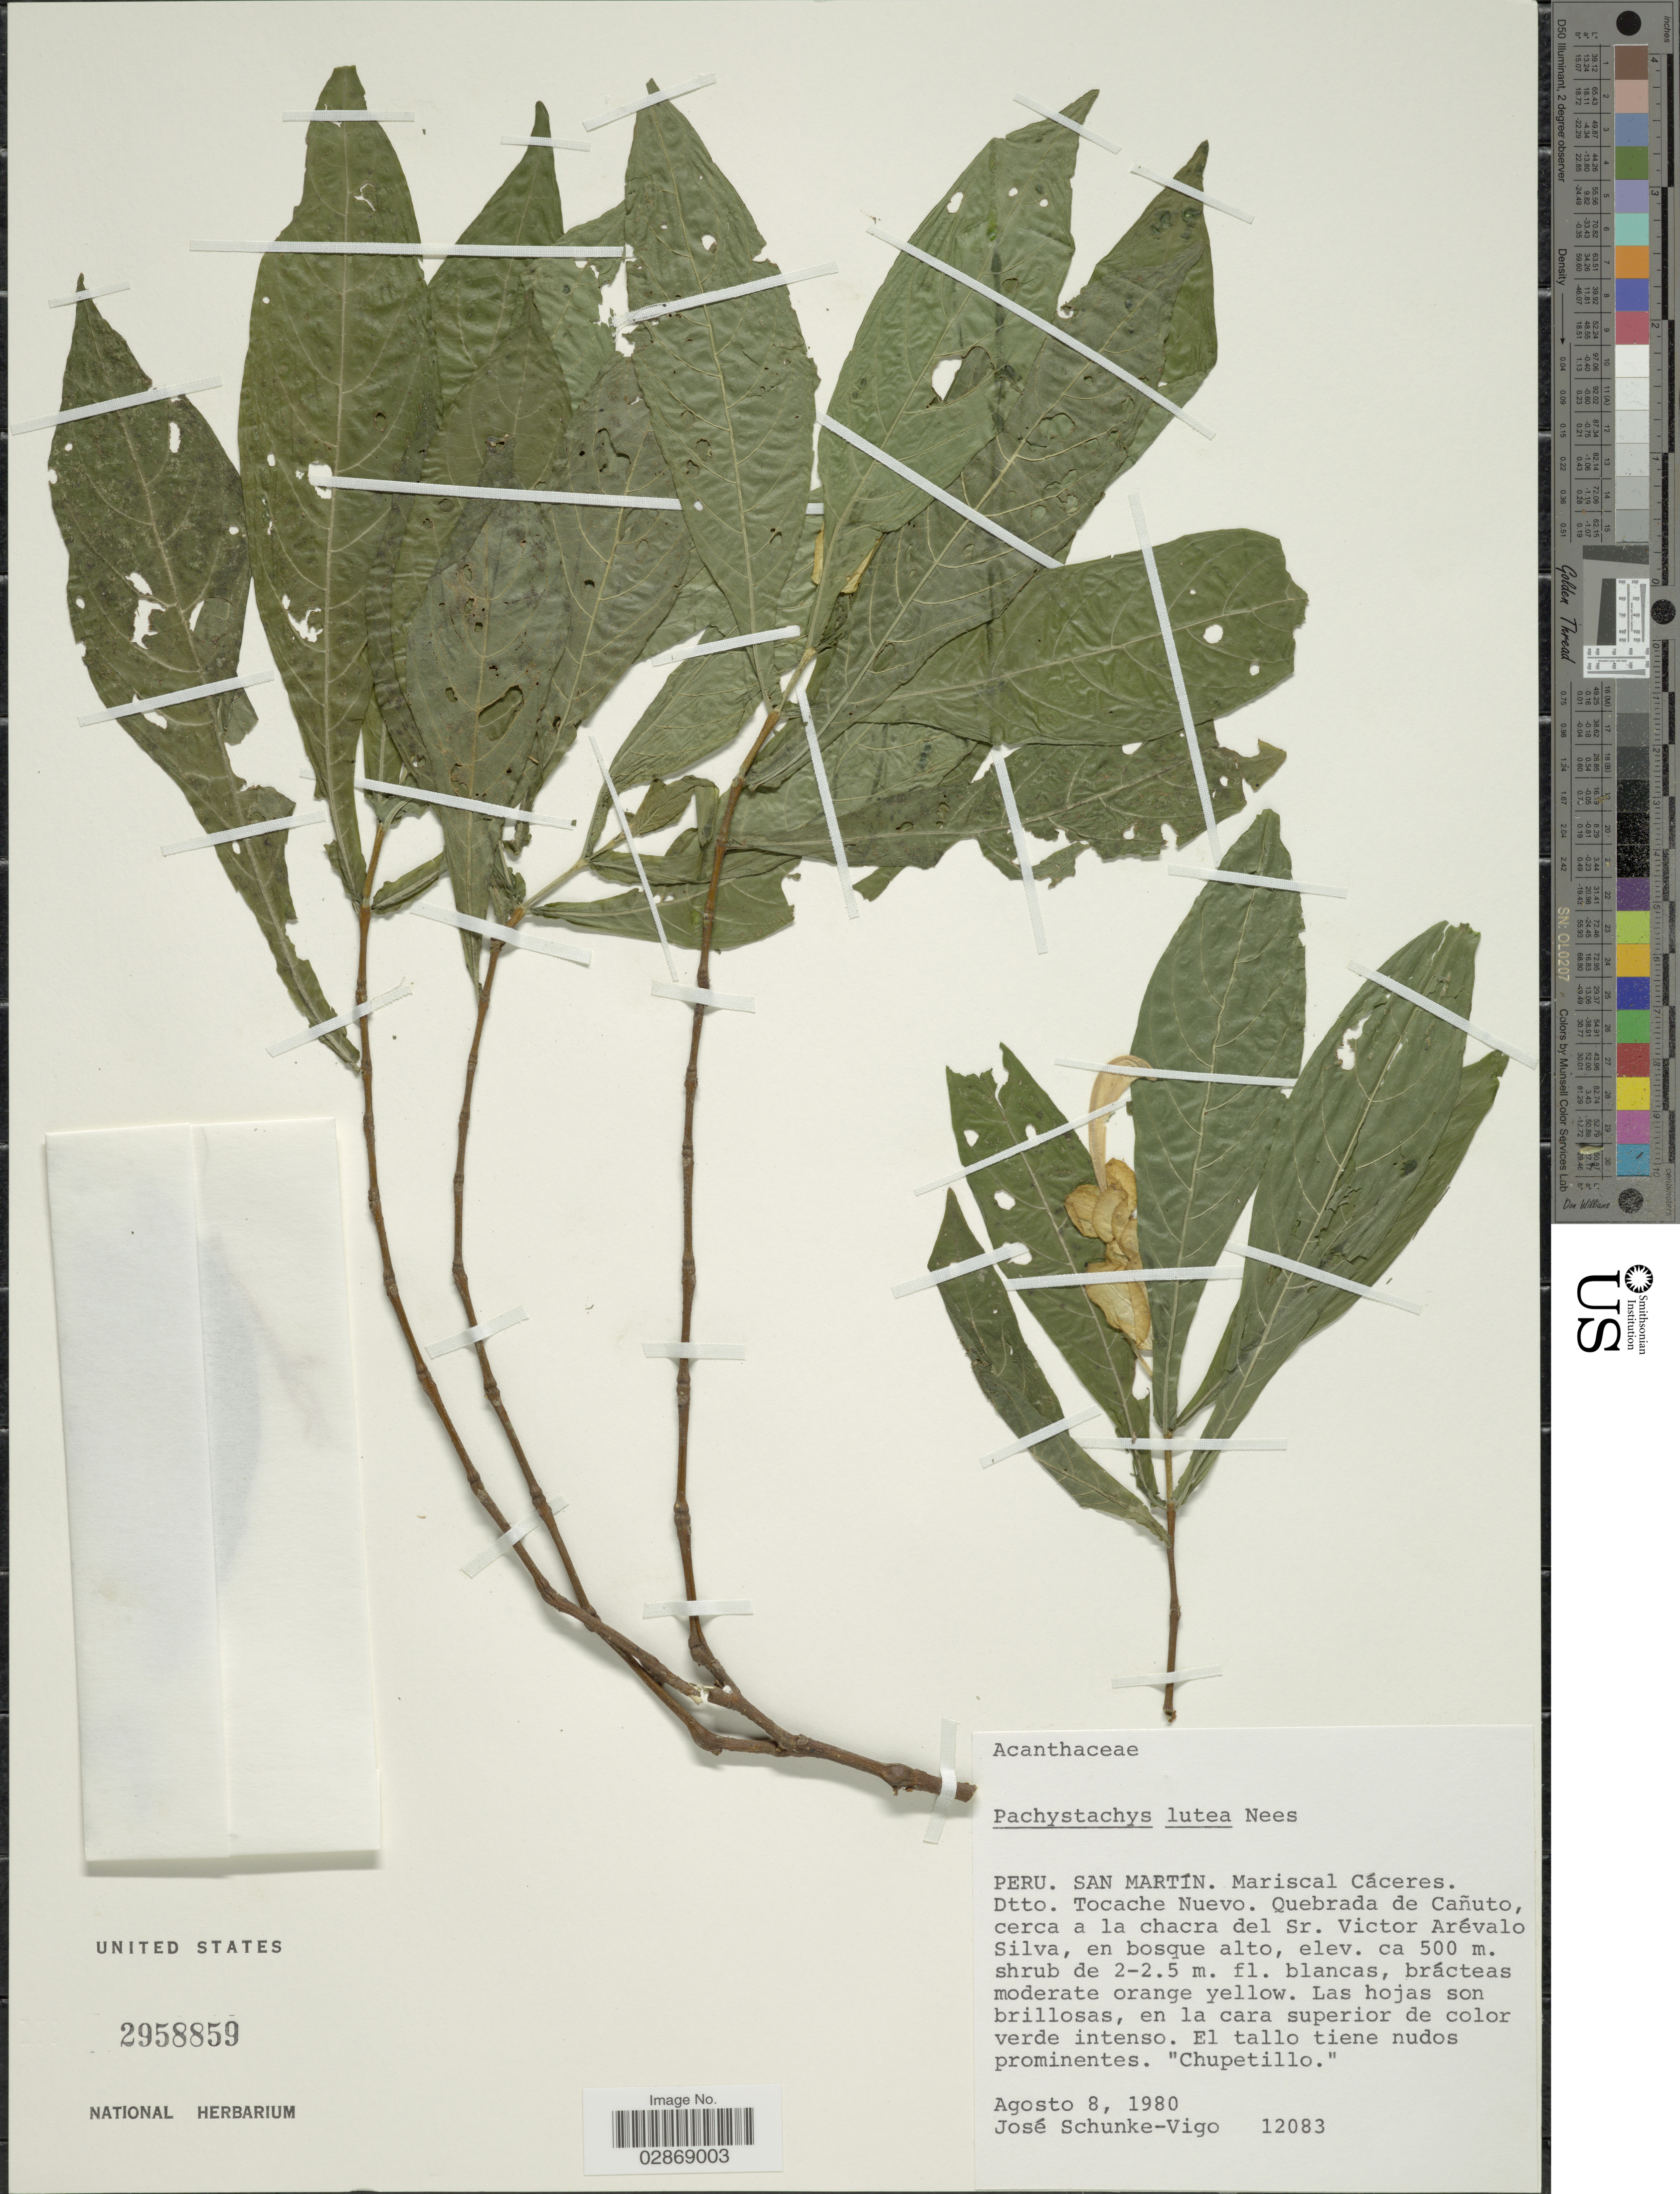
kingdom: Plantae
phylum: Tracheophyta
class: Magnoliopsida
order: Lamiales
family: Acanthaceae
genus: Pachystachys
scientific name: Pachystachys lutea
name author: Nees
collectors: J. Schunke Vigo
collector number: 12083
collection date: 1980-08-08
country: Peru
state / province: San Martín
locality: Mariscal Cáceres. Dtto. Tocache Nuevo. Quebrada de Cañuto, cerca a la chacra del Sr. Victor Arévalo Silva, en bosque alto.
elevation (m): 500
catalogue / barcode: US 2958859